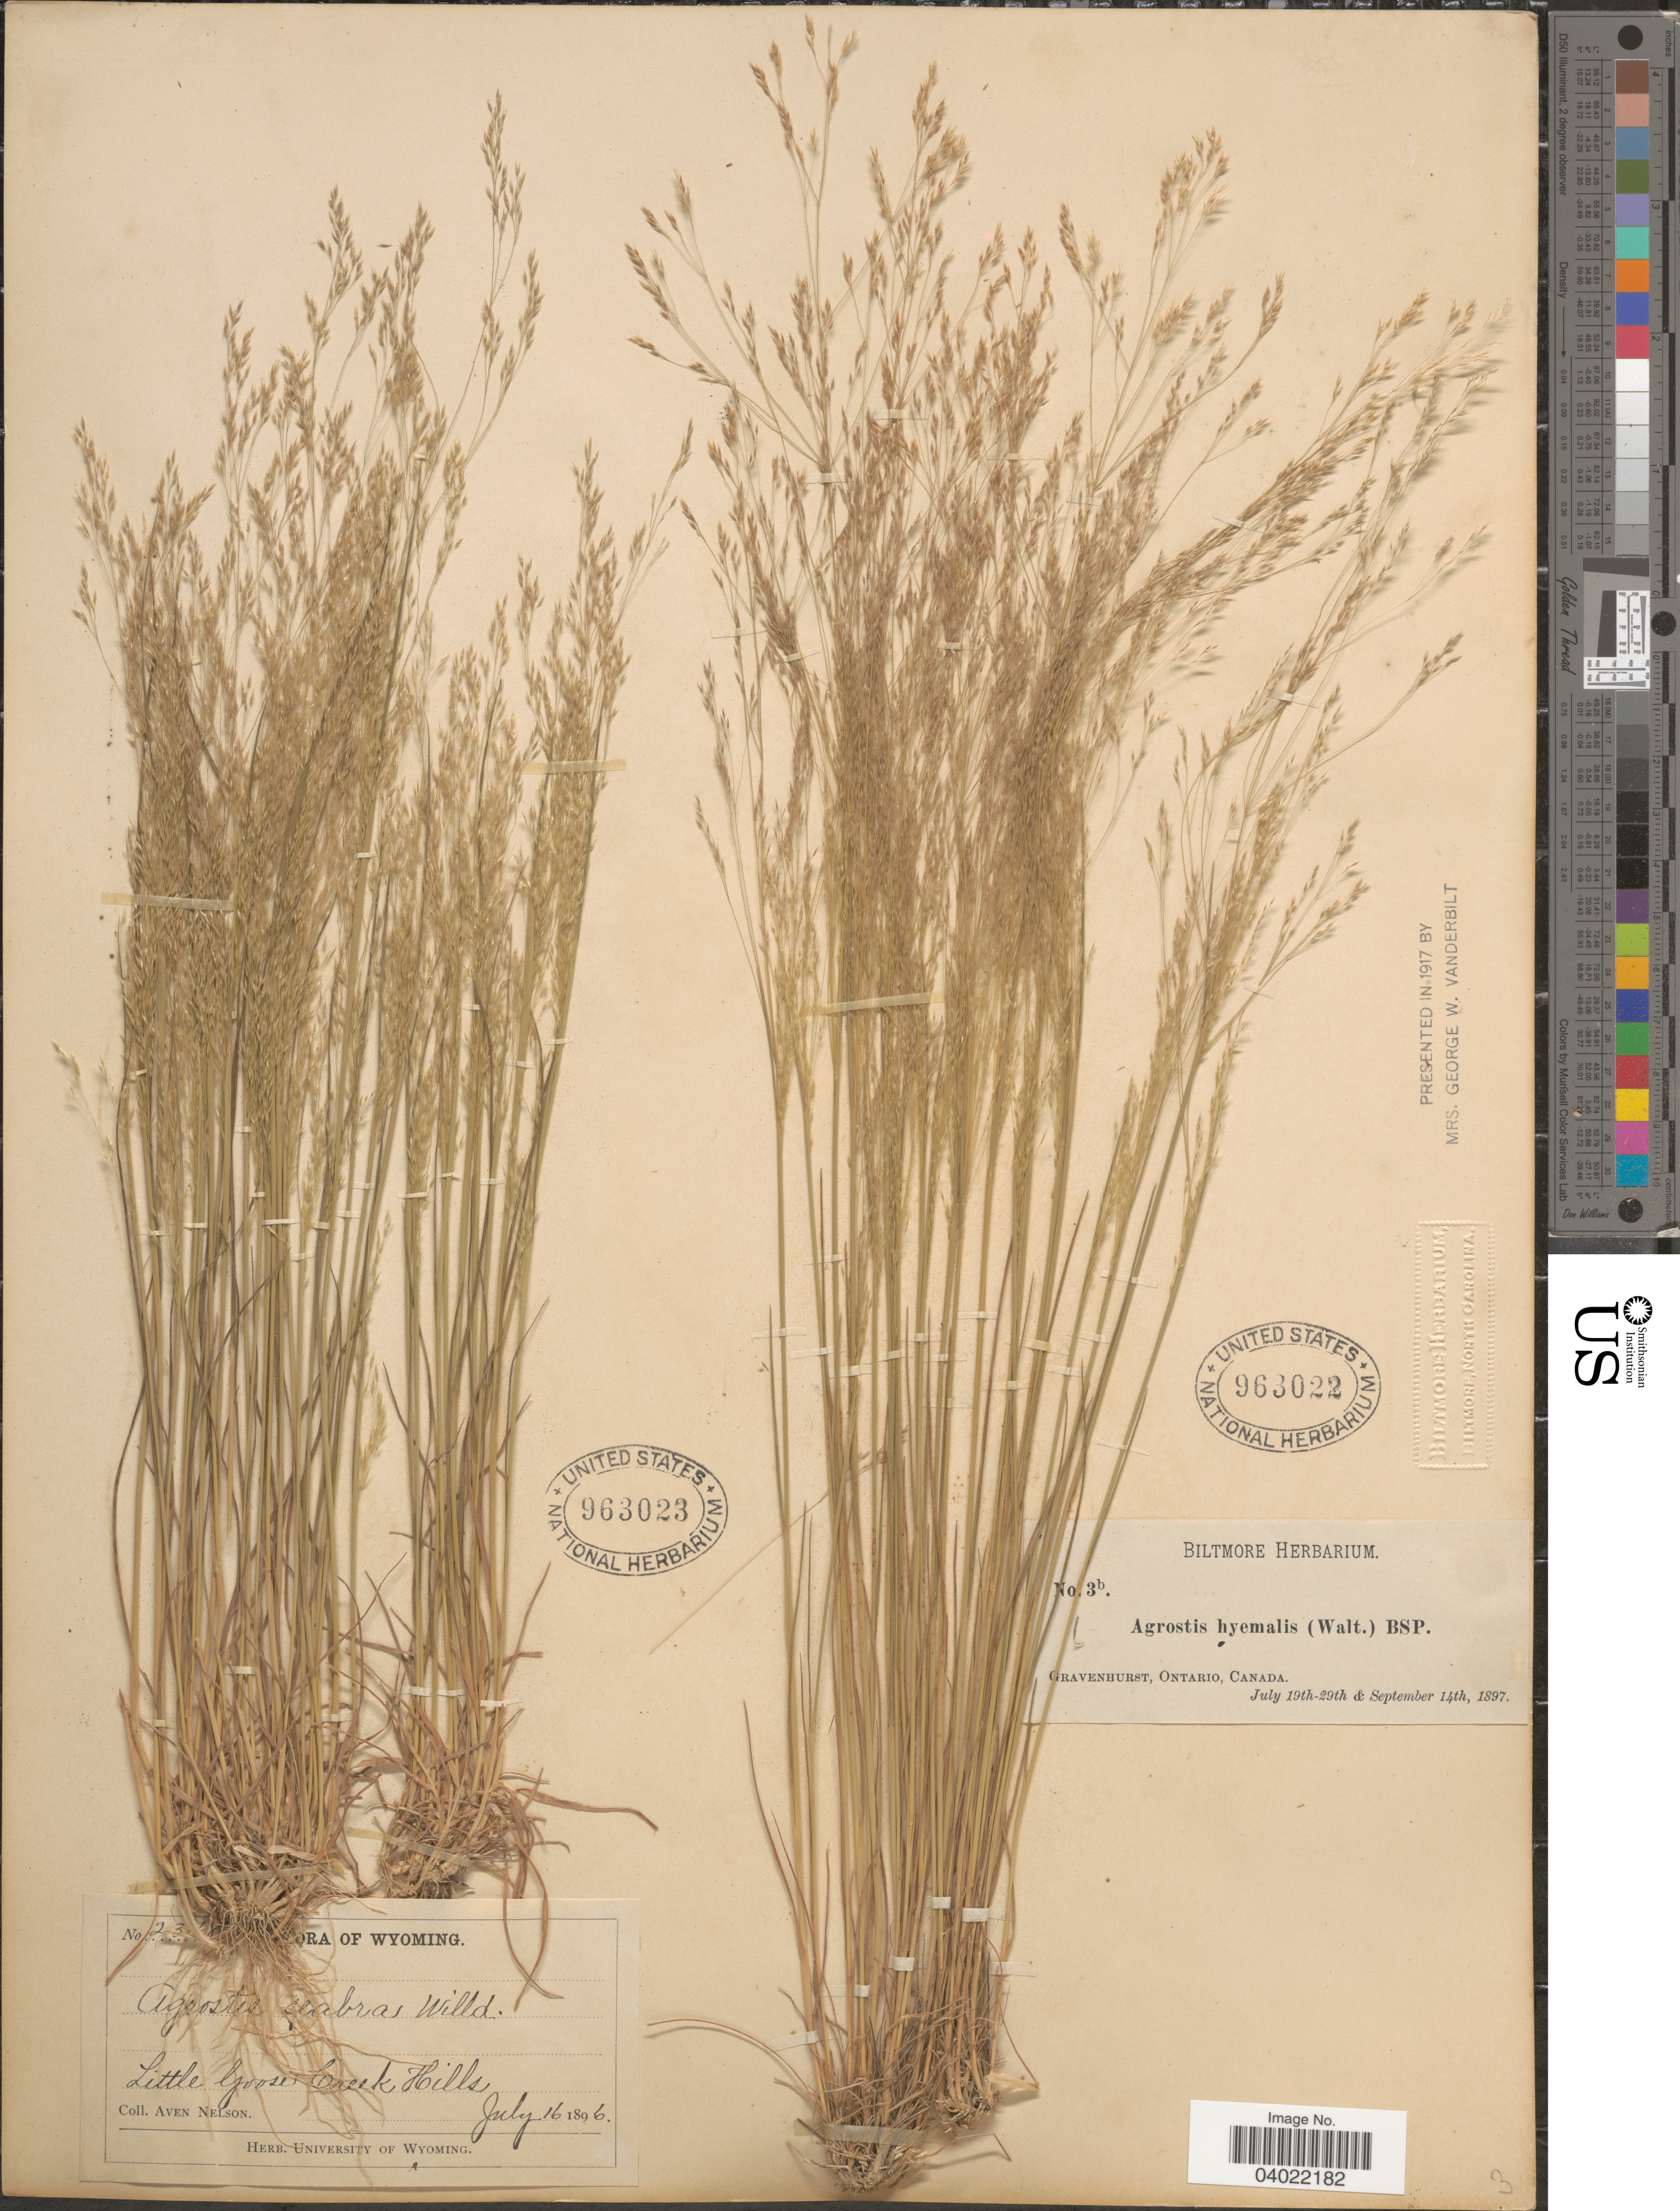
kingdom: Plantae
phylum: Tracheophyta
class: Liliopsida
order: Poales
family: Poaceae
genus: Agrostis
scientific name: Agrostis scabra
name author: Willd.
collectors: ex herb. Biltmore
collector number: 3b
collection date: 1897-07-19/1897-09-14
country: Canada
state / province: Ontario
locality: Gravenhurst.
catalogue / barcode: US 963022